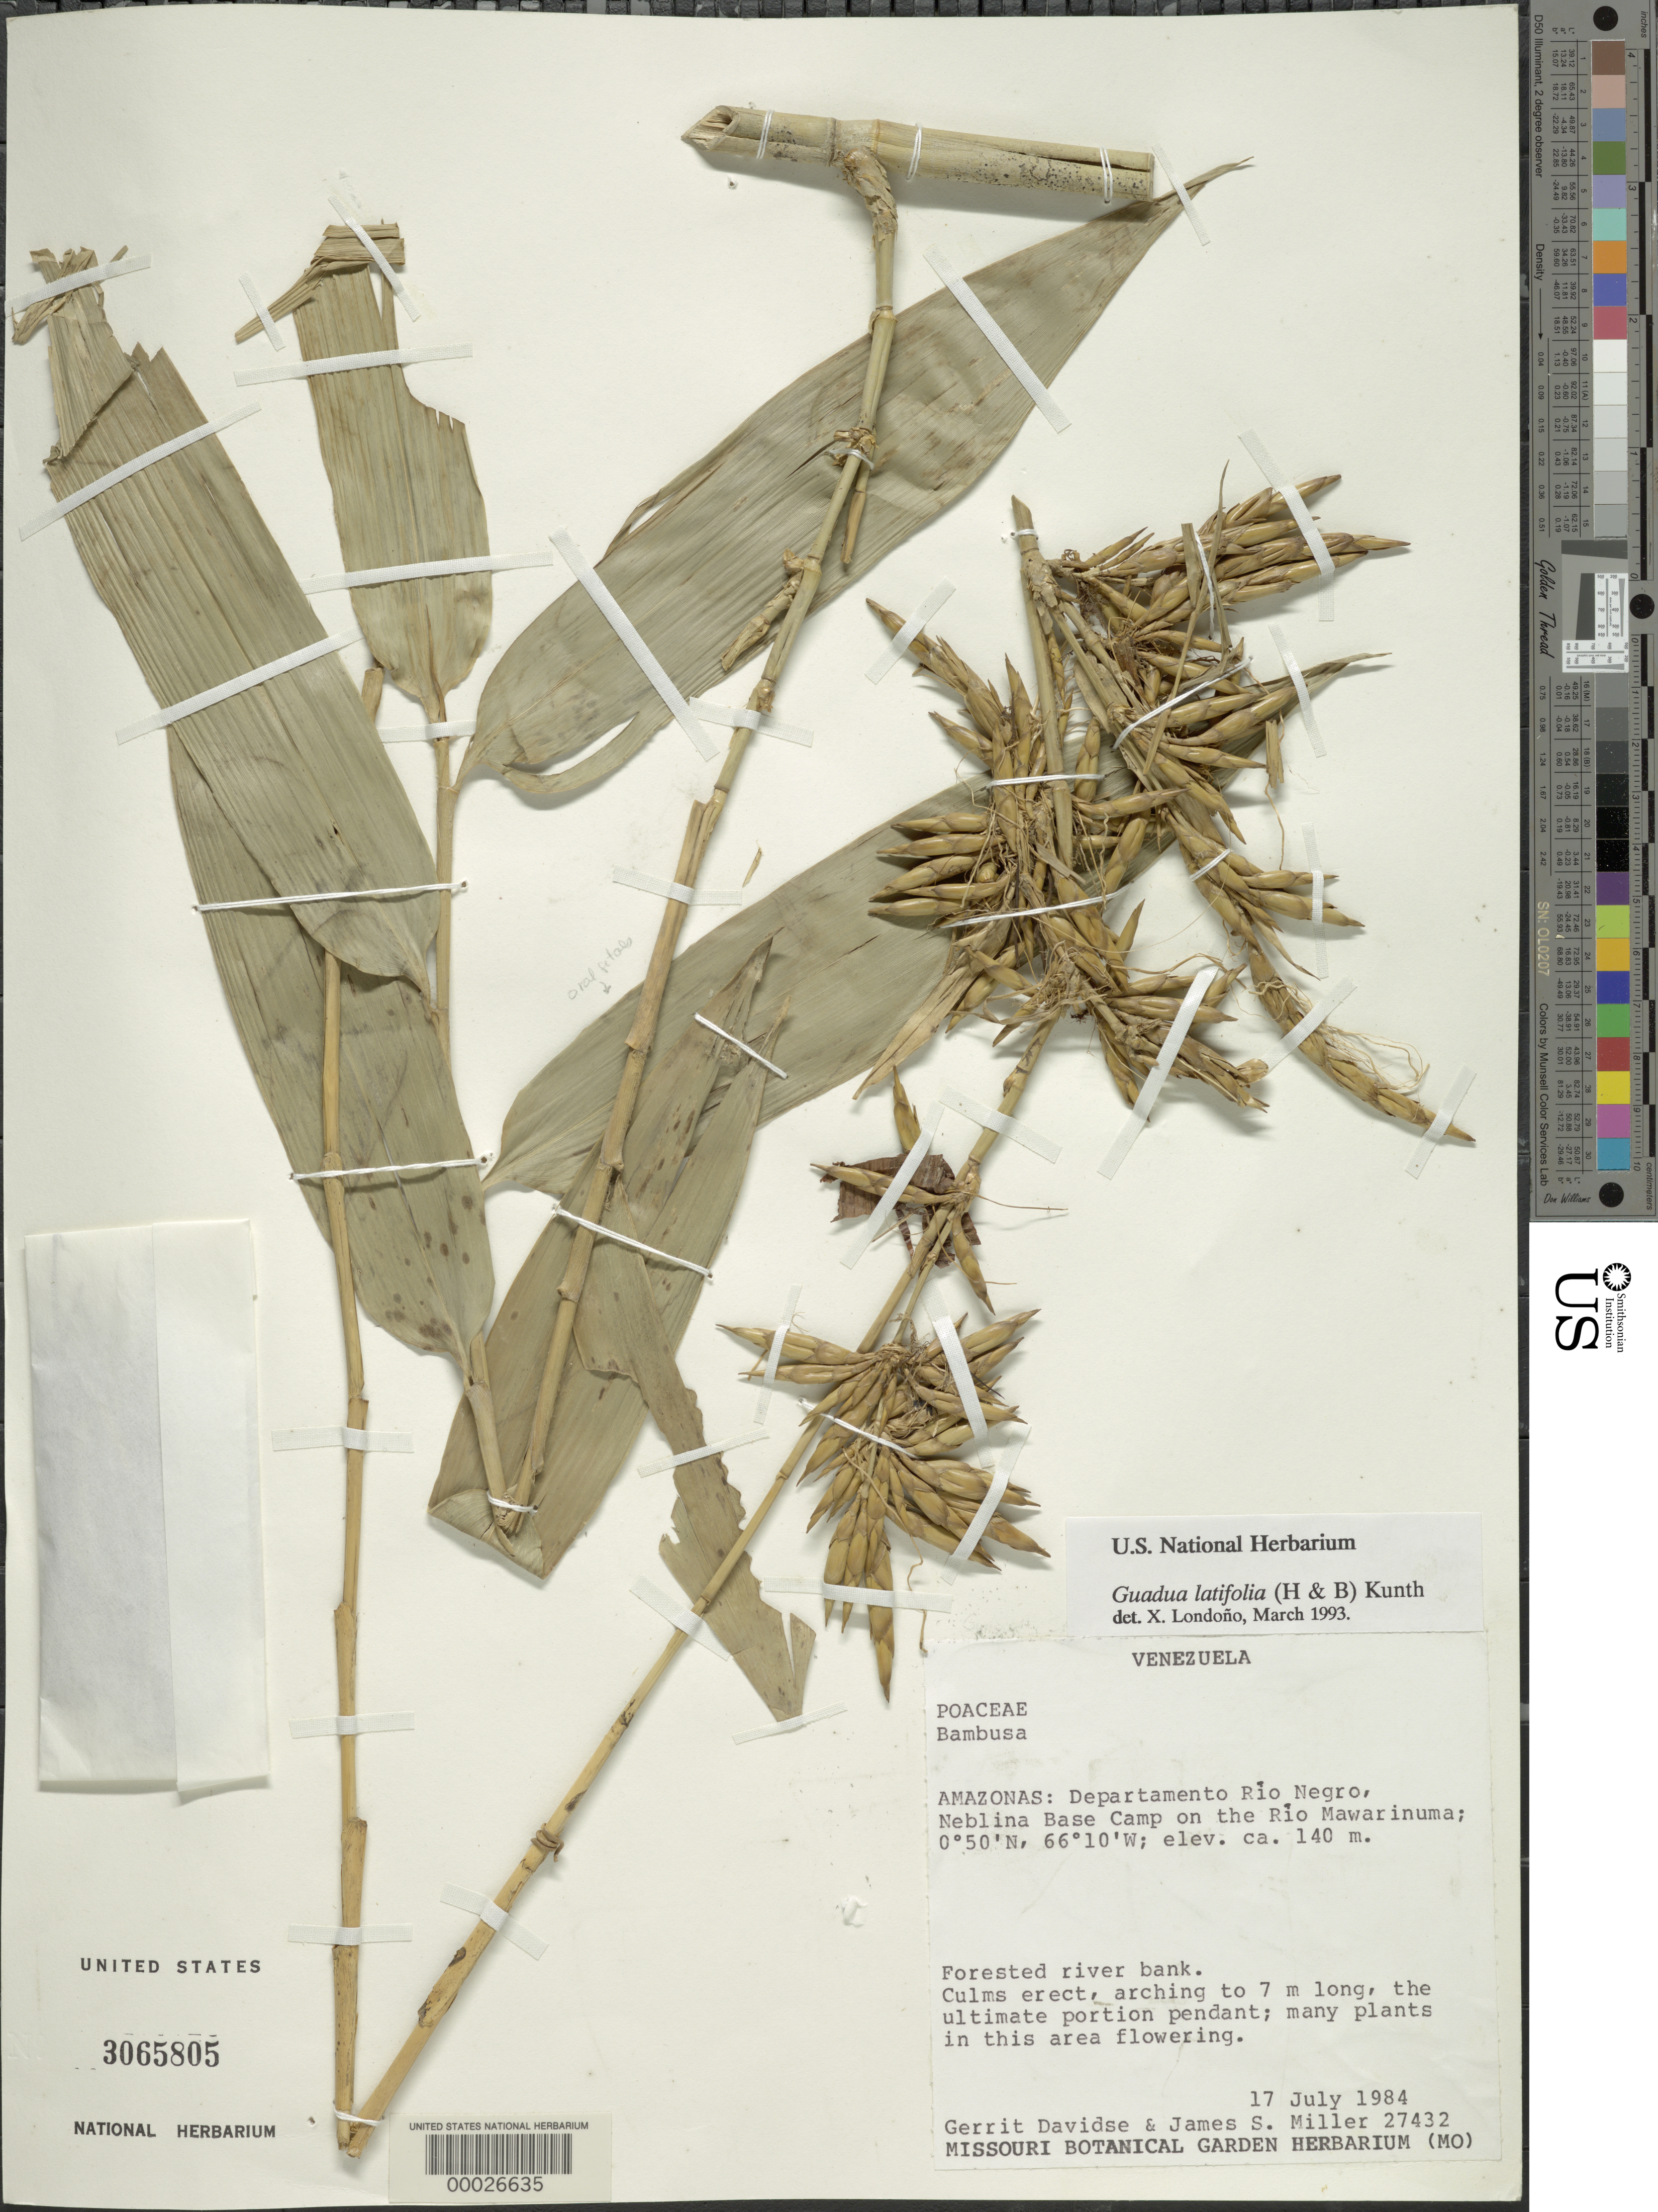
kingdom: Plantae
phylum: Tracheophyta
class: Liliopsida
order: Poales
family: Poaceae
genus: Guadua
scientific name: Guadua latifolia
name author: (Bonpl.) Kunth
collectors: G. Davidse & J. S. Miller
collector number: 27432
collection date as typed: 17 Jul 1984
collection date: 1984-07-17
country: Venezuela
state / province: Amazonas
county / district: Rio Negro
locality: Neblina base camp on the rio mawarinuma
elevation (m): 140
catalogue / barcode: US 3065805